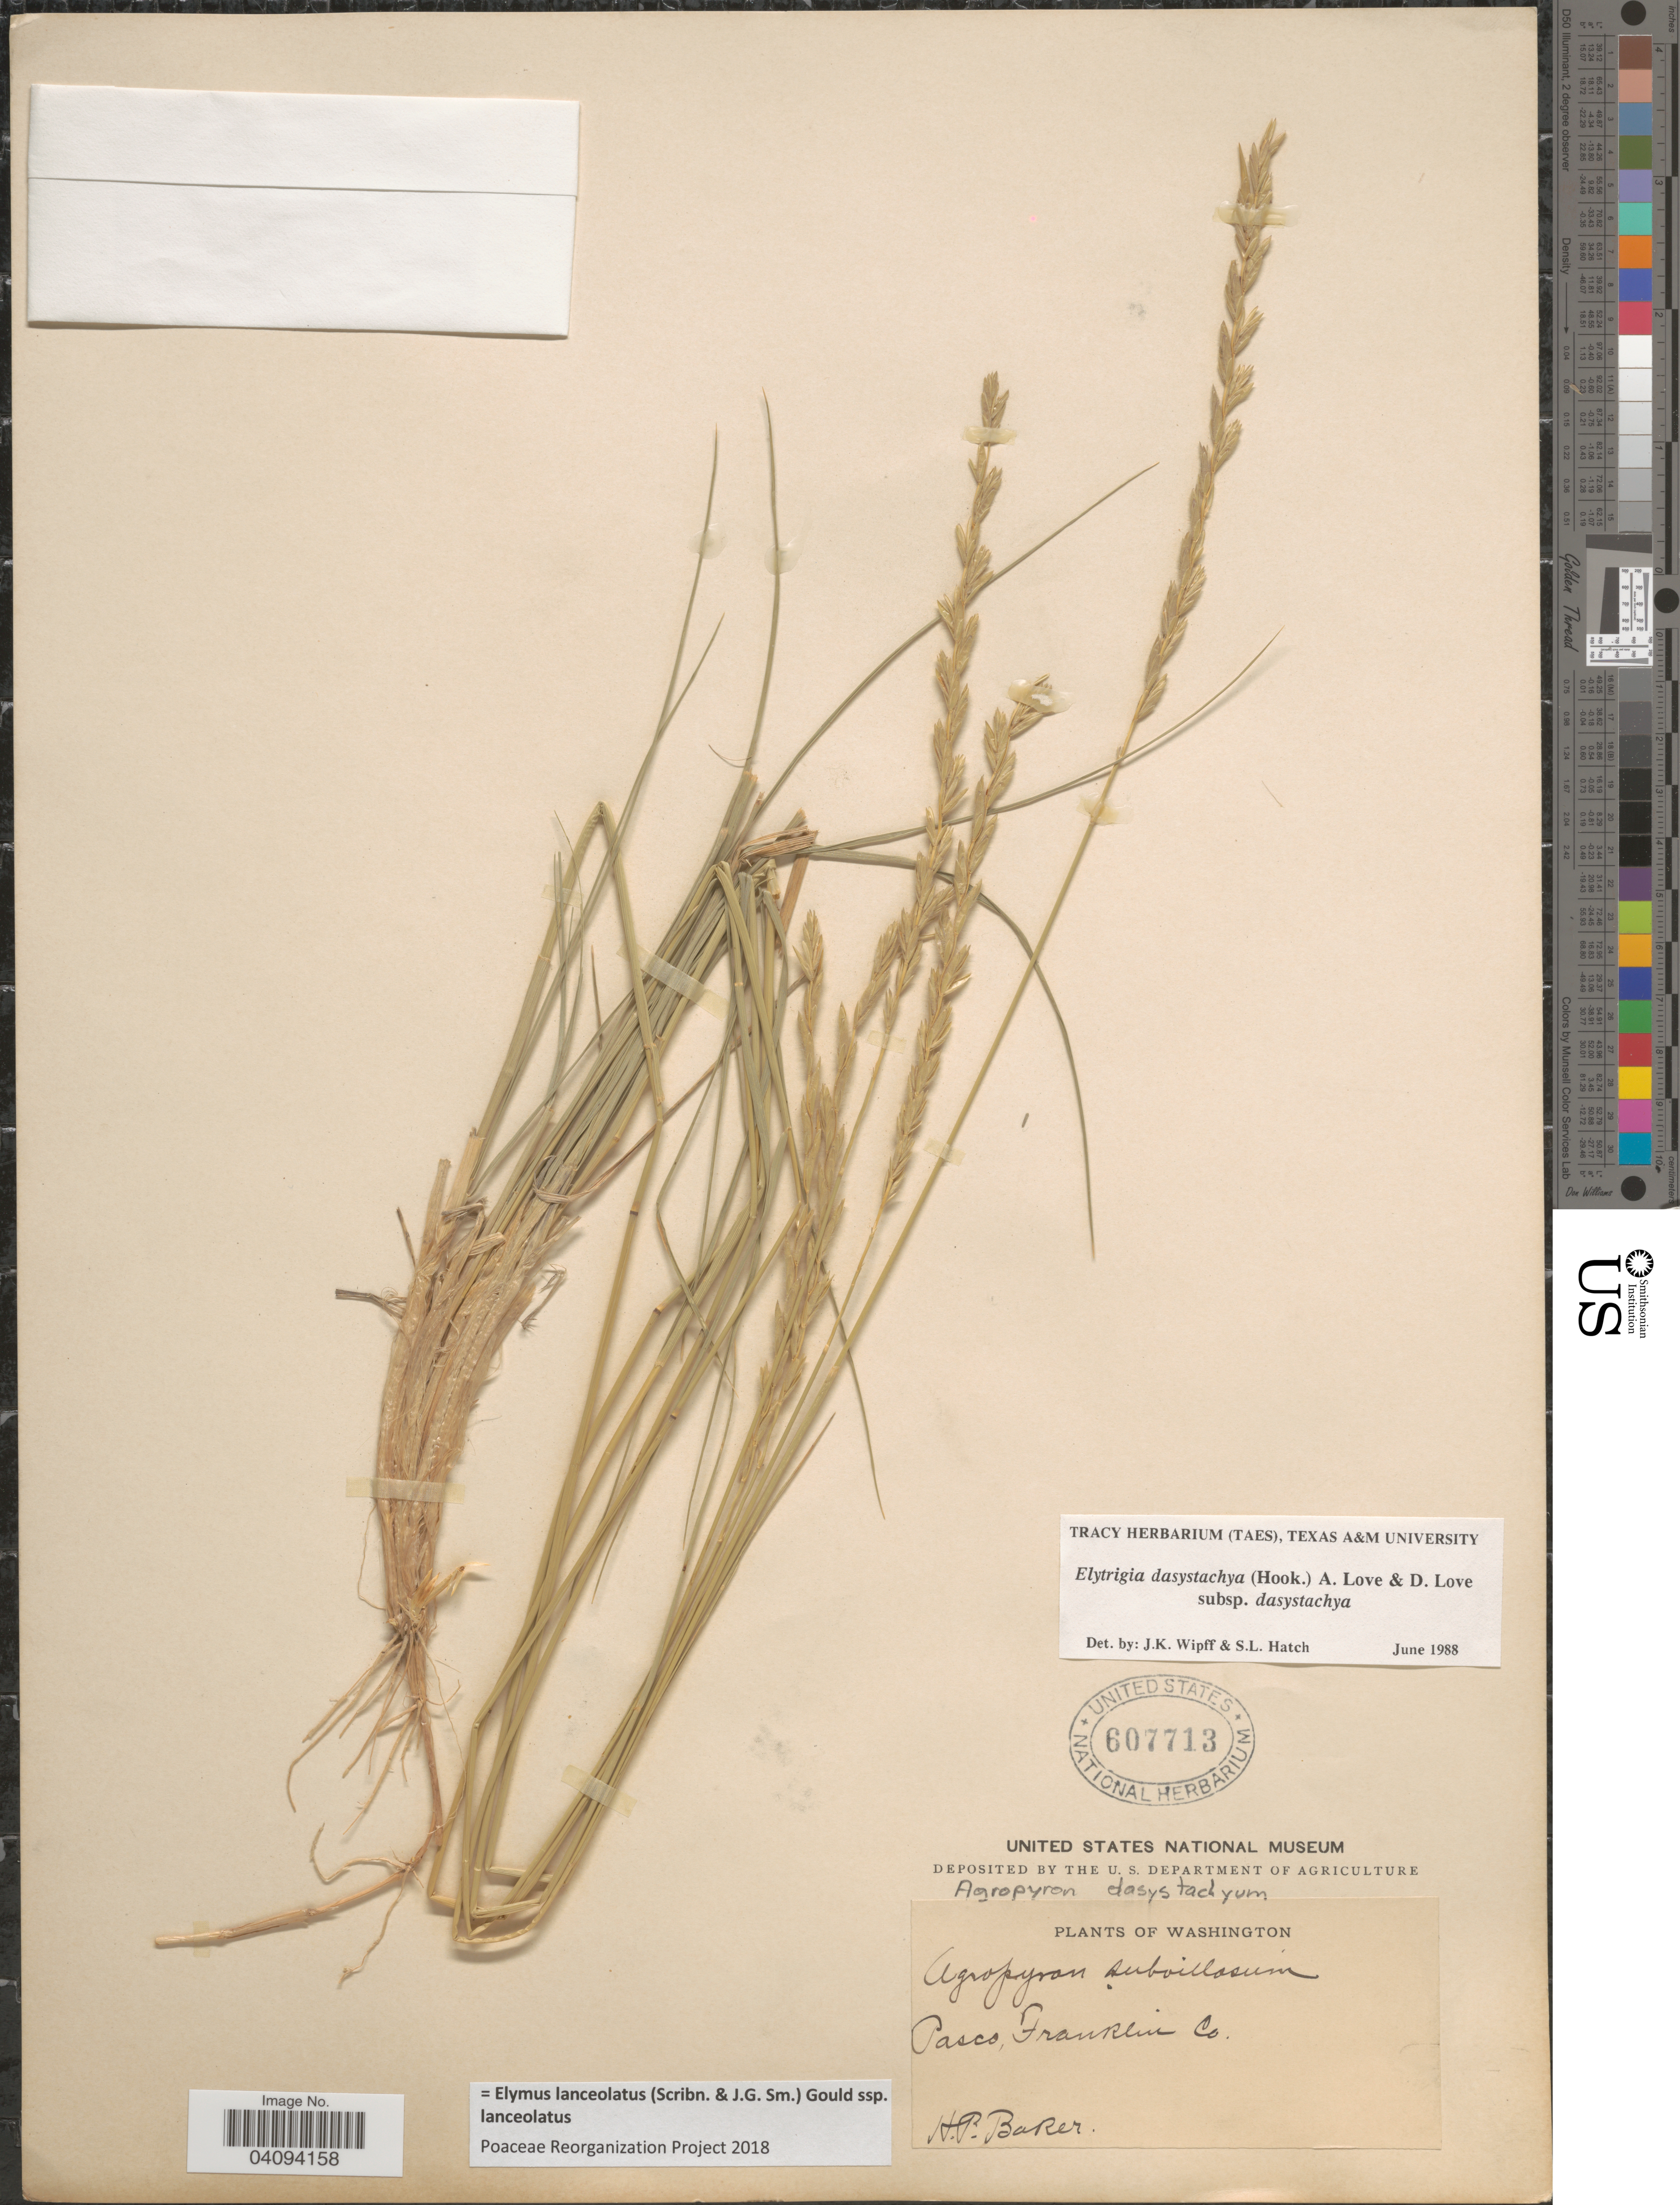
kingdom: Plantae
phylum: Tracheophyta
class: Liliopsida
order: Poales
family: Poaceae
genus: Elymus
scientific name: Elymus lanceolatus subsp. lanceolatus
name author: (Scribn. & J.G. Sm.) Gould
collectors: H. P. Baker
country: United States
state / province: Washington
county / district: Franklin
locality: Pasco, Franklin Co.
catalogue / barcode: US 607713